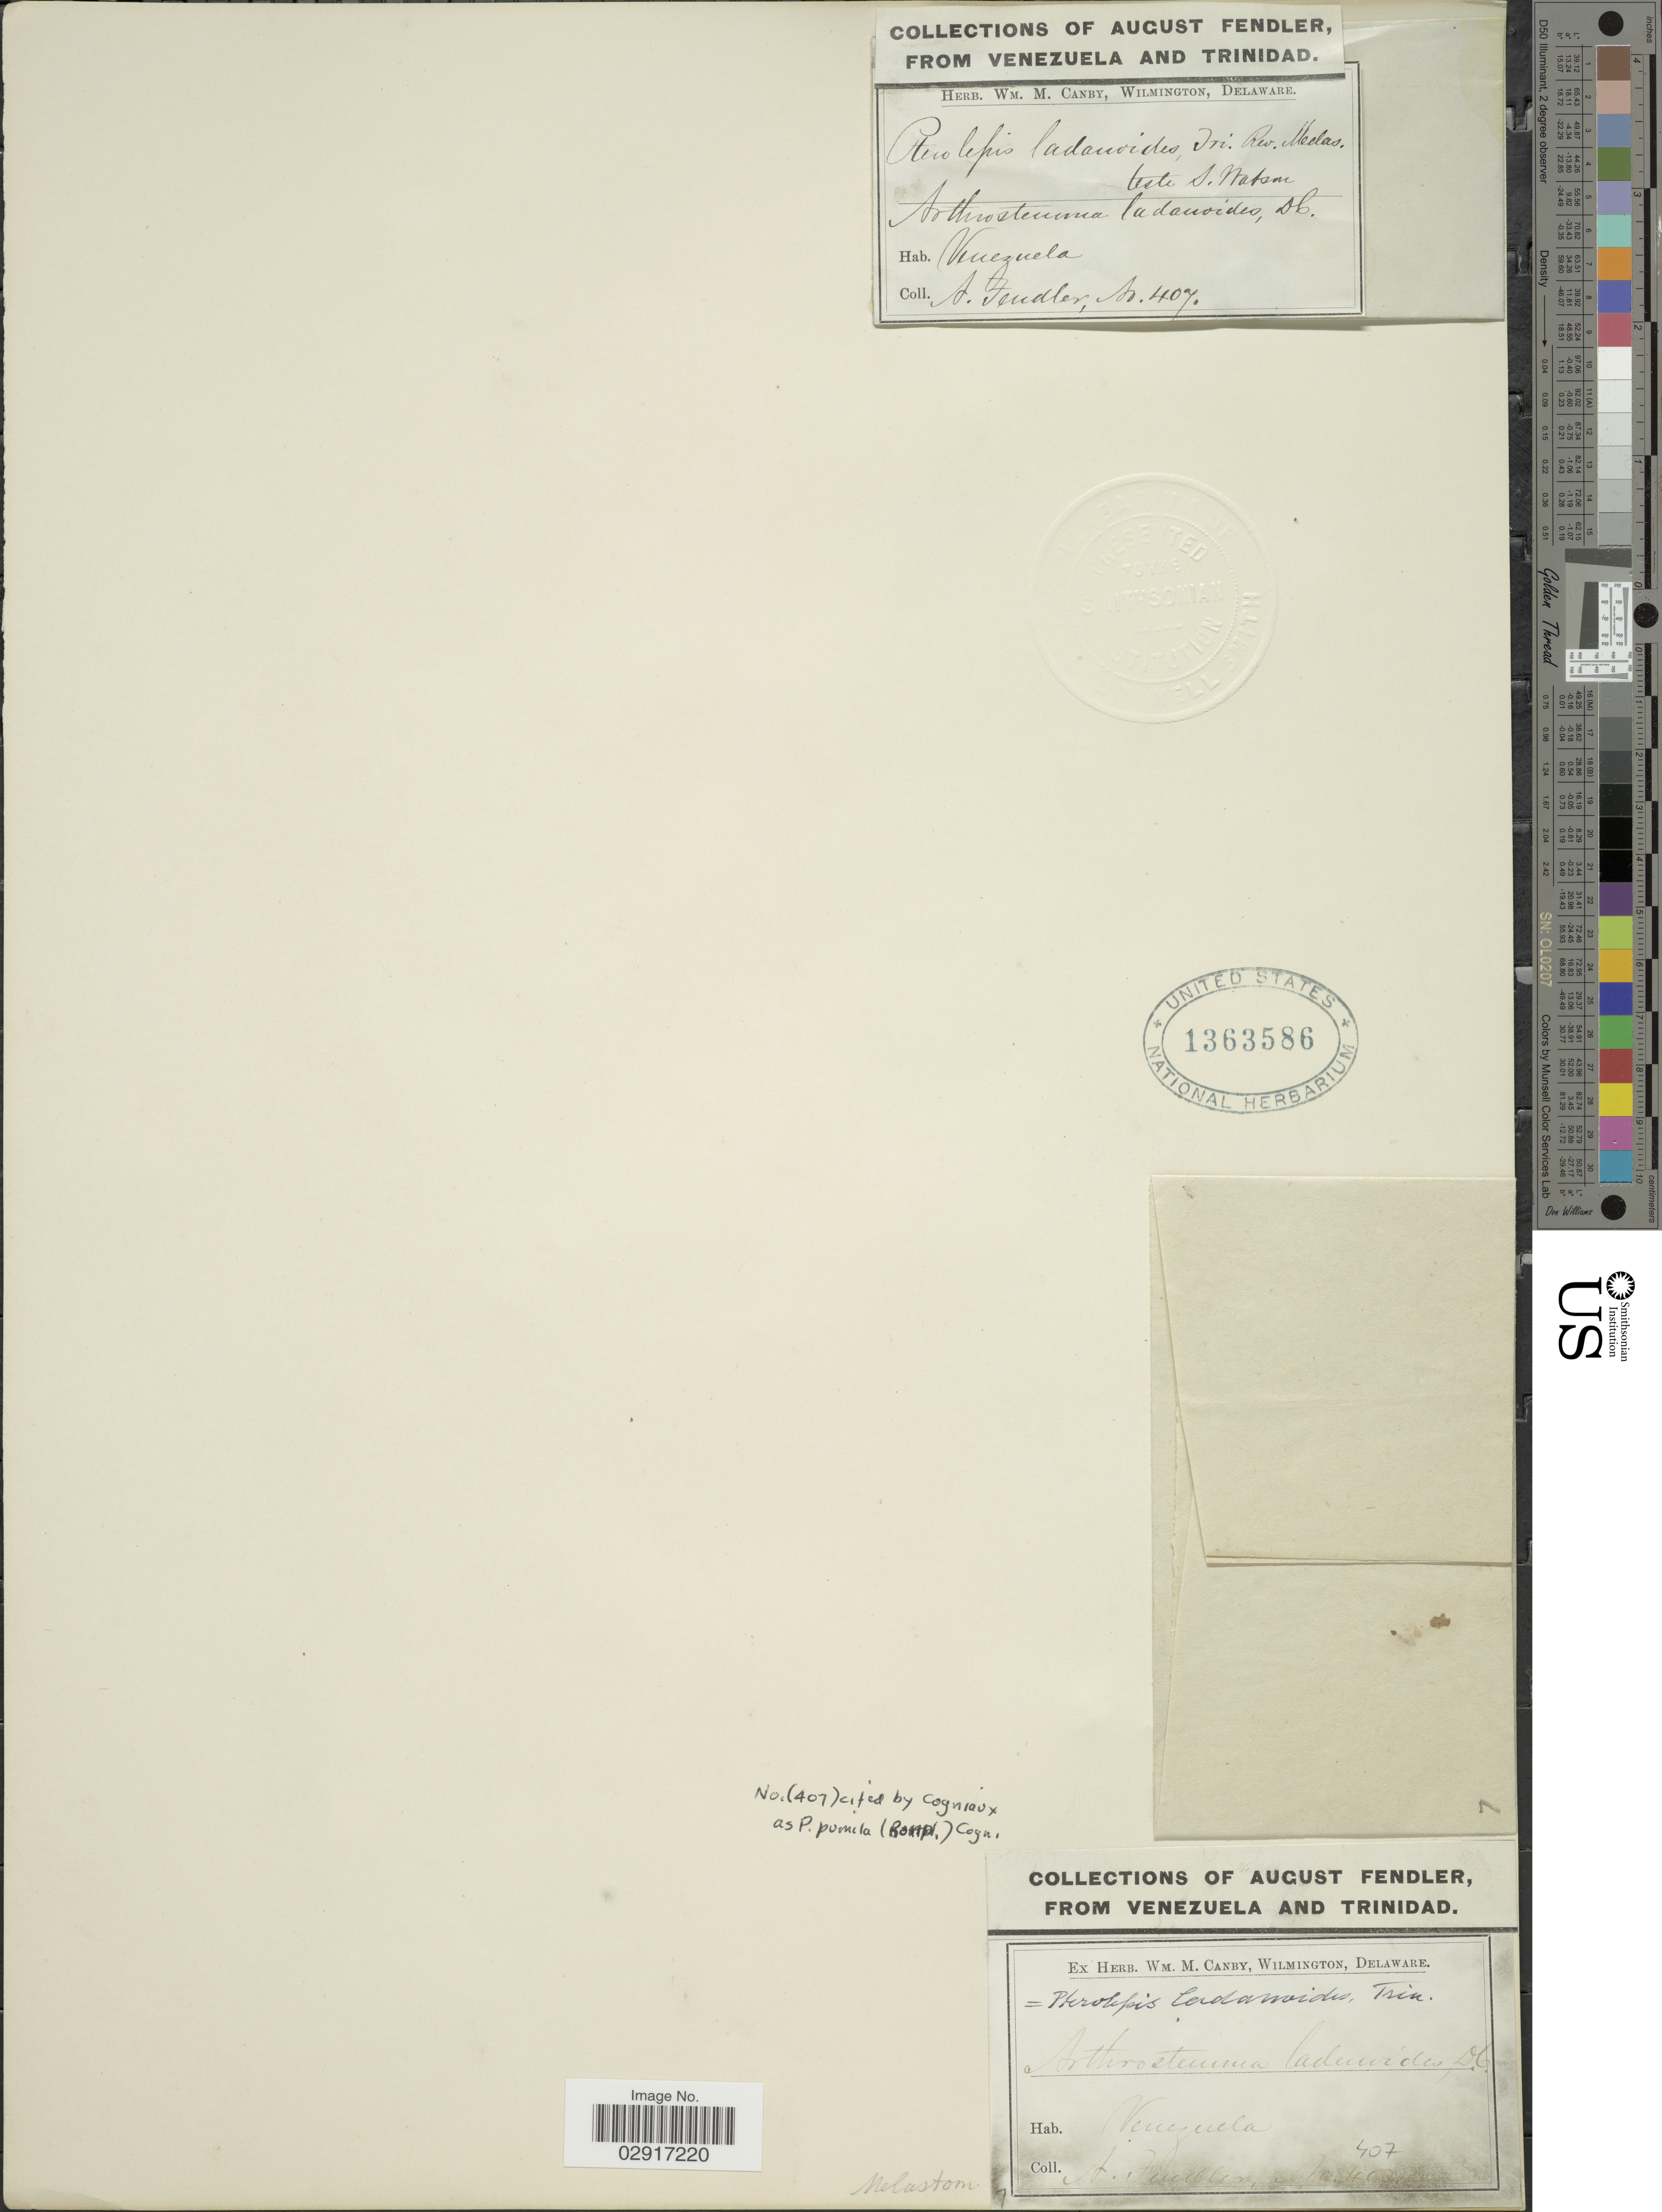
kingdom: Plantae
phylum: Tracheophyta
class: Magnoliopsida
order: Myrtales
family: Melastomataceae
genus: Pterolepis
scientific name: Pterolepis pumila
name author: (Bonpl.) DC. ex Crueg.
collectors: A. Fendler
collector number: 407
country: Venezuela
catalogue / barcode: US 1363586